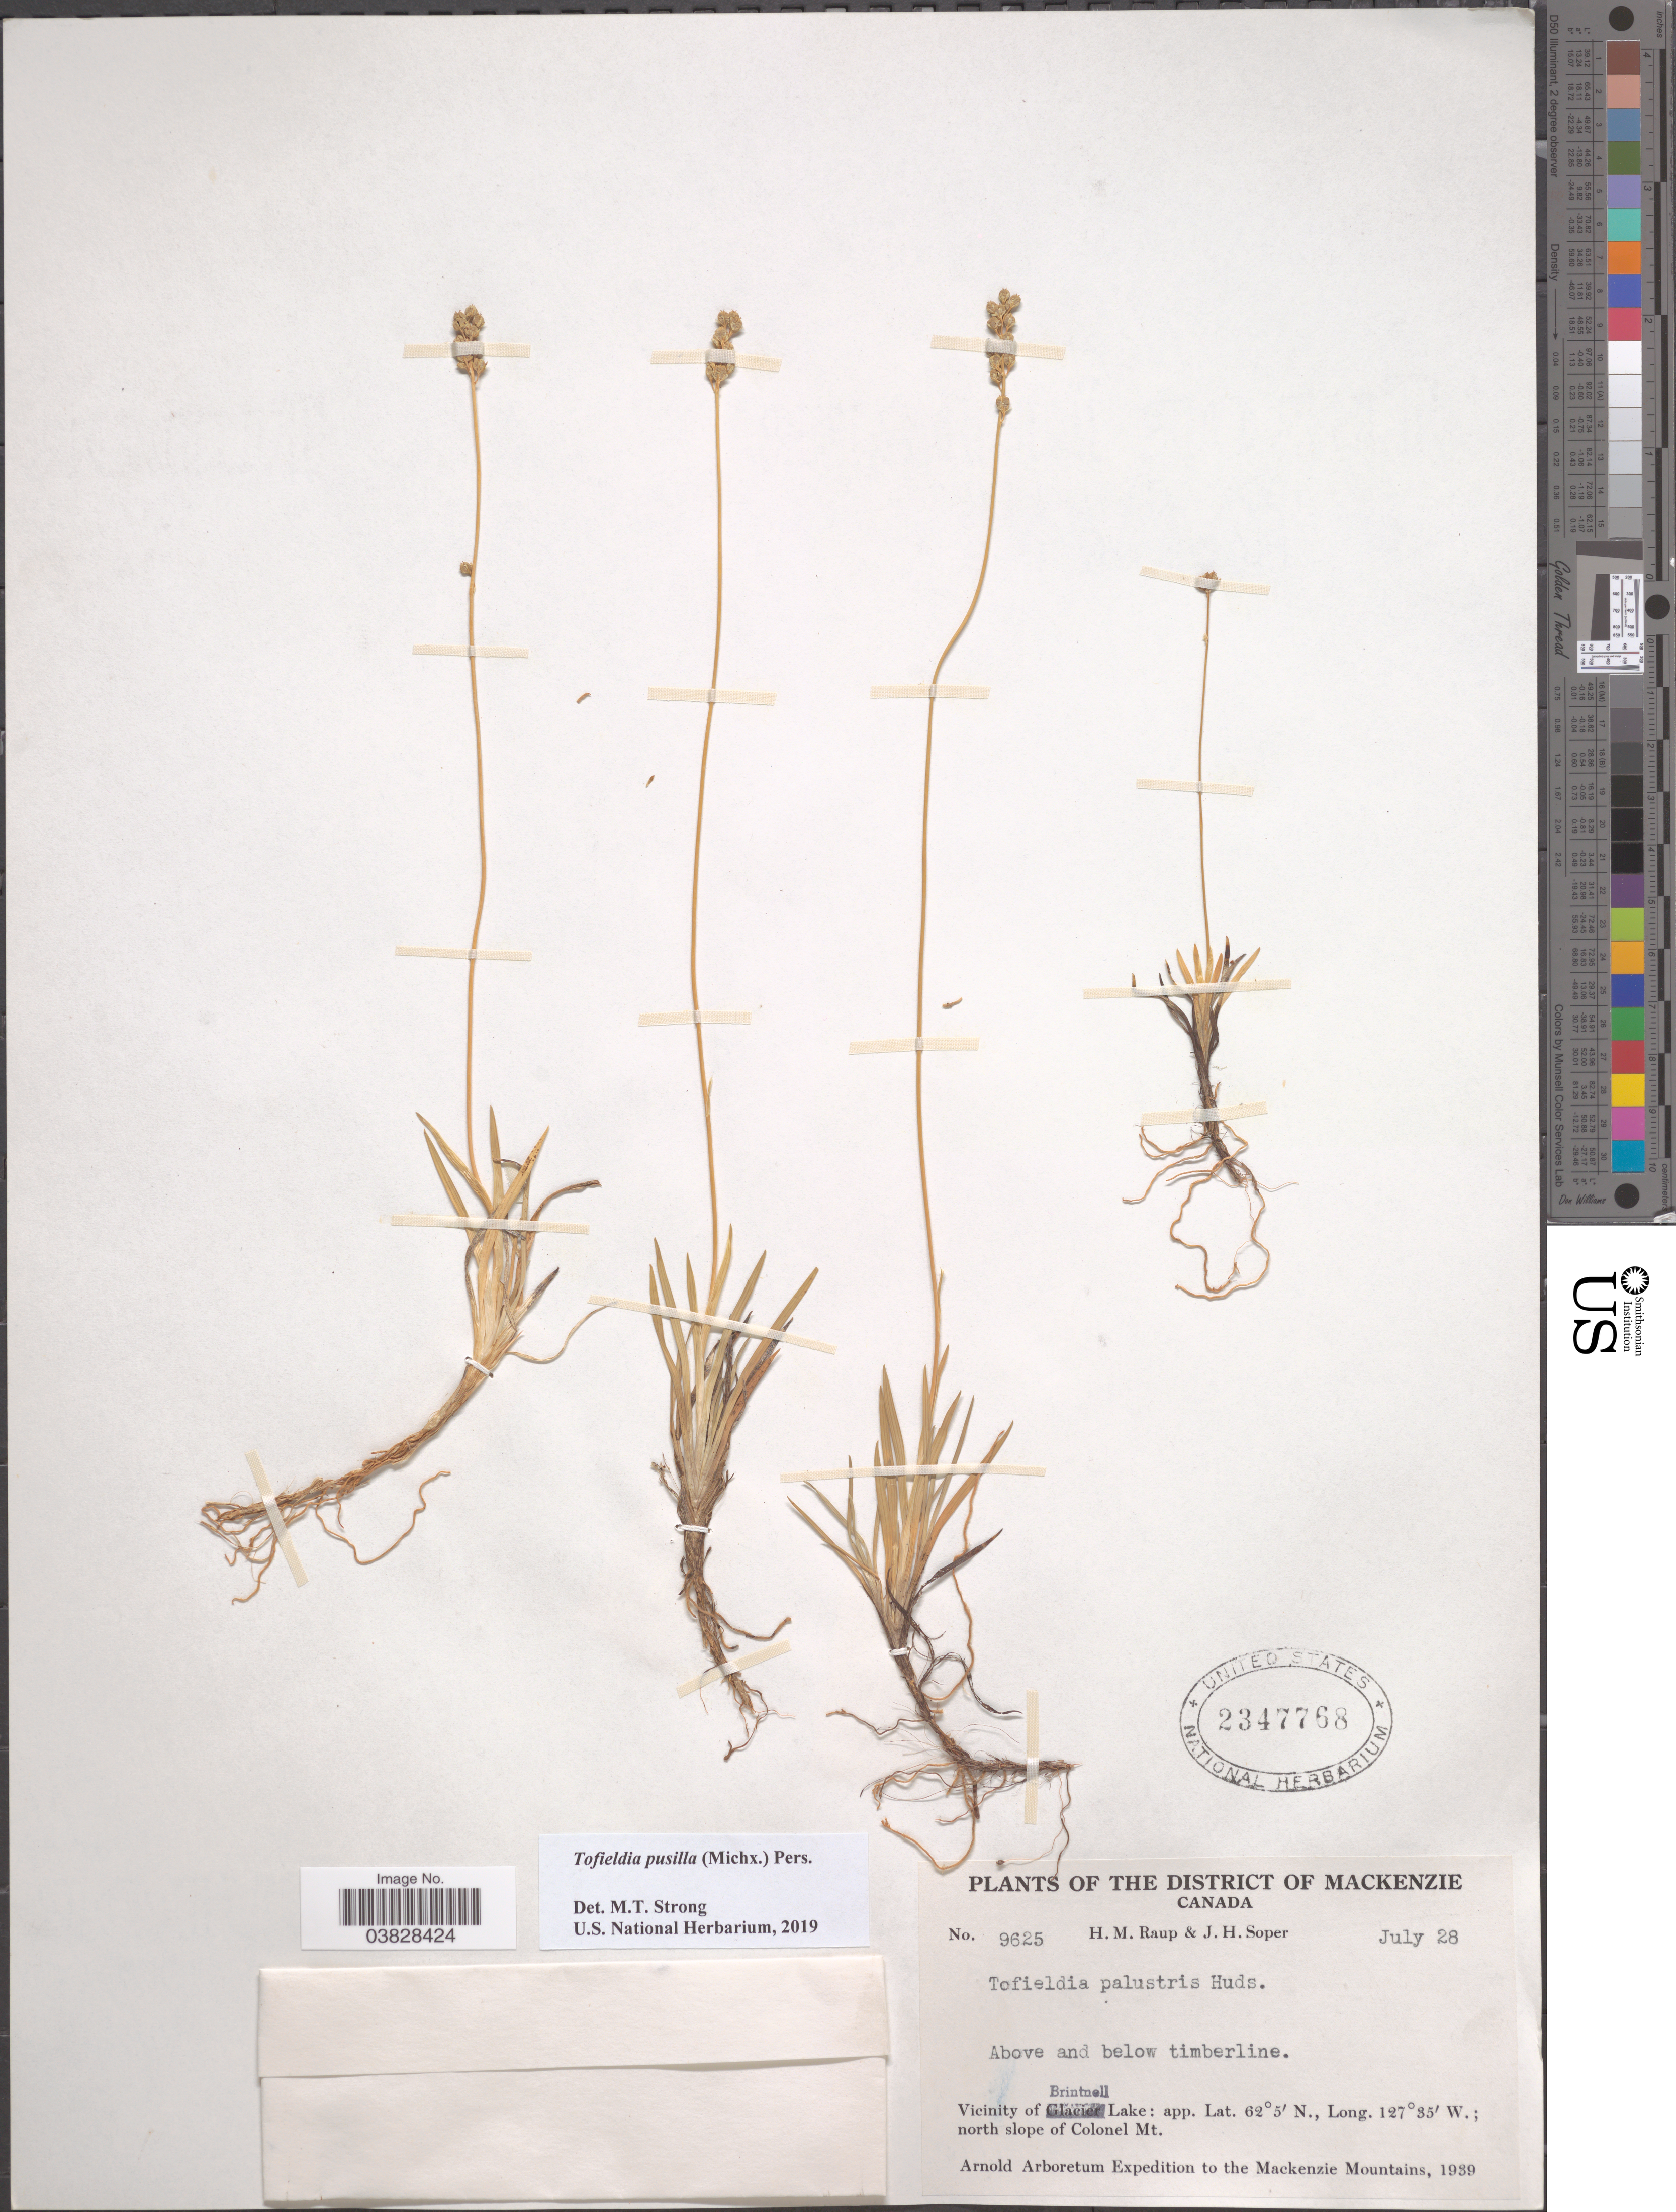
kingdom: Plantae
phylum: Tracheophyta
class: Liliopsida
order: Alismatales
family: Tofieldiaceae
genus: Tofieldia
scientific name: Tofieldia pusilla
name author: (Michx.) Pers.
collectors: H. Raup & J. H. Soper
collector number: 9625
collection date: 1939-07-28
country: Canada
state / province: Alberta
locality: The District of Mackenzie. Above and below timberline. Vicinity of Brintnell Lake: north slope of Colonel Mt. The Mackenzie Mountains.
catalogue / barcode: US 2347768